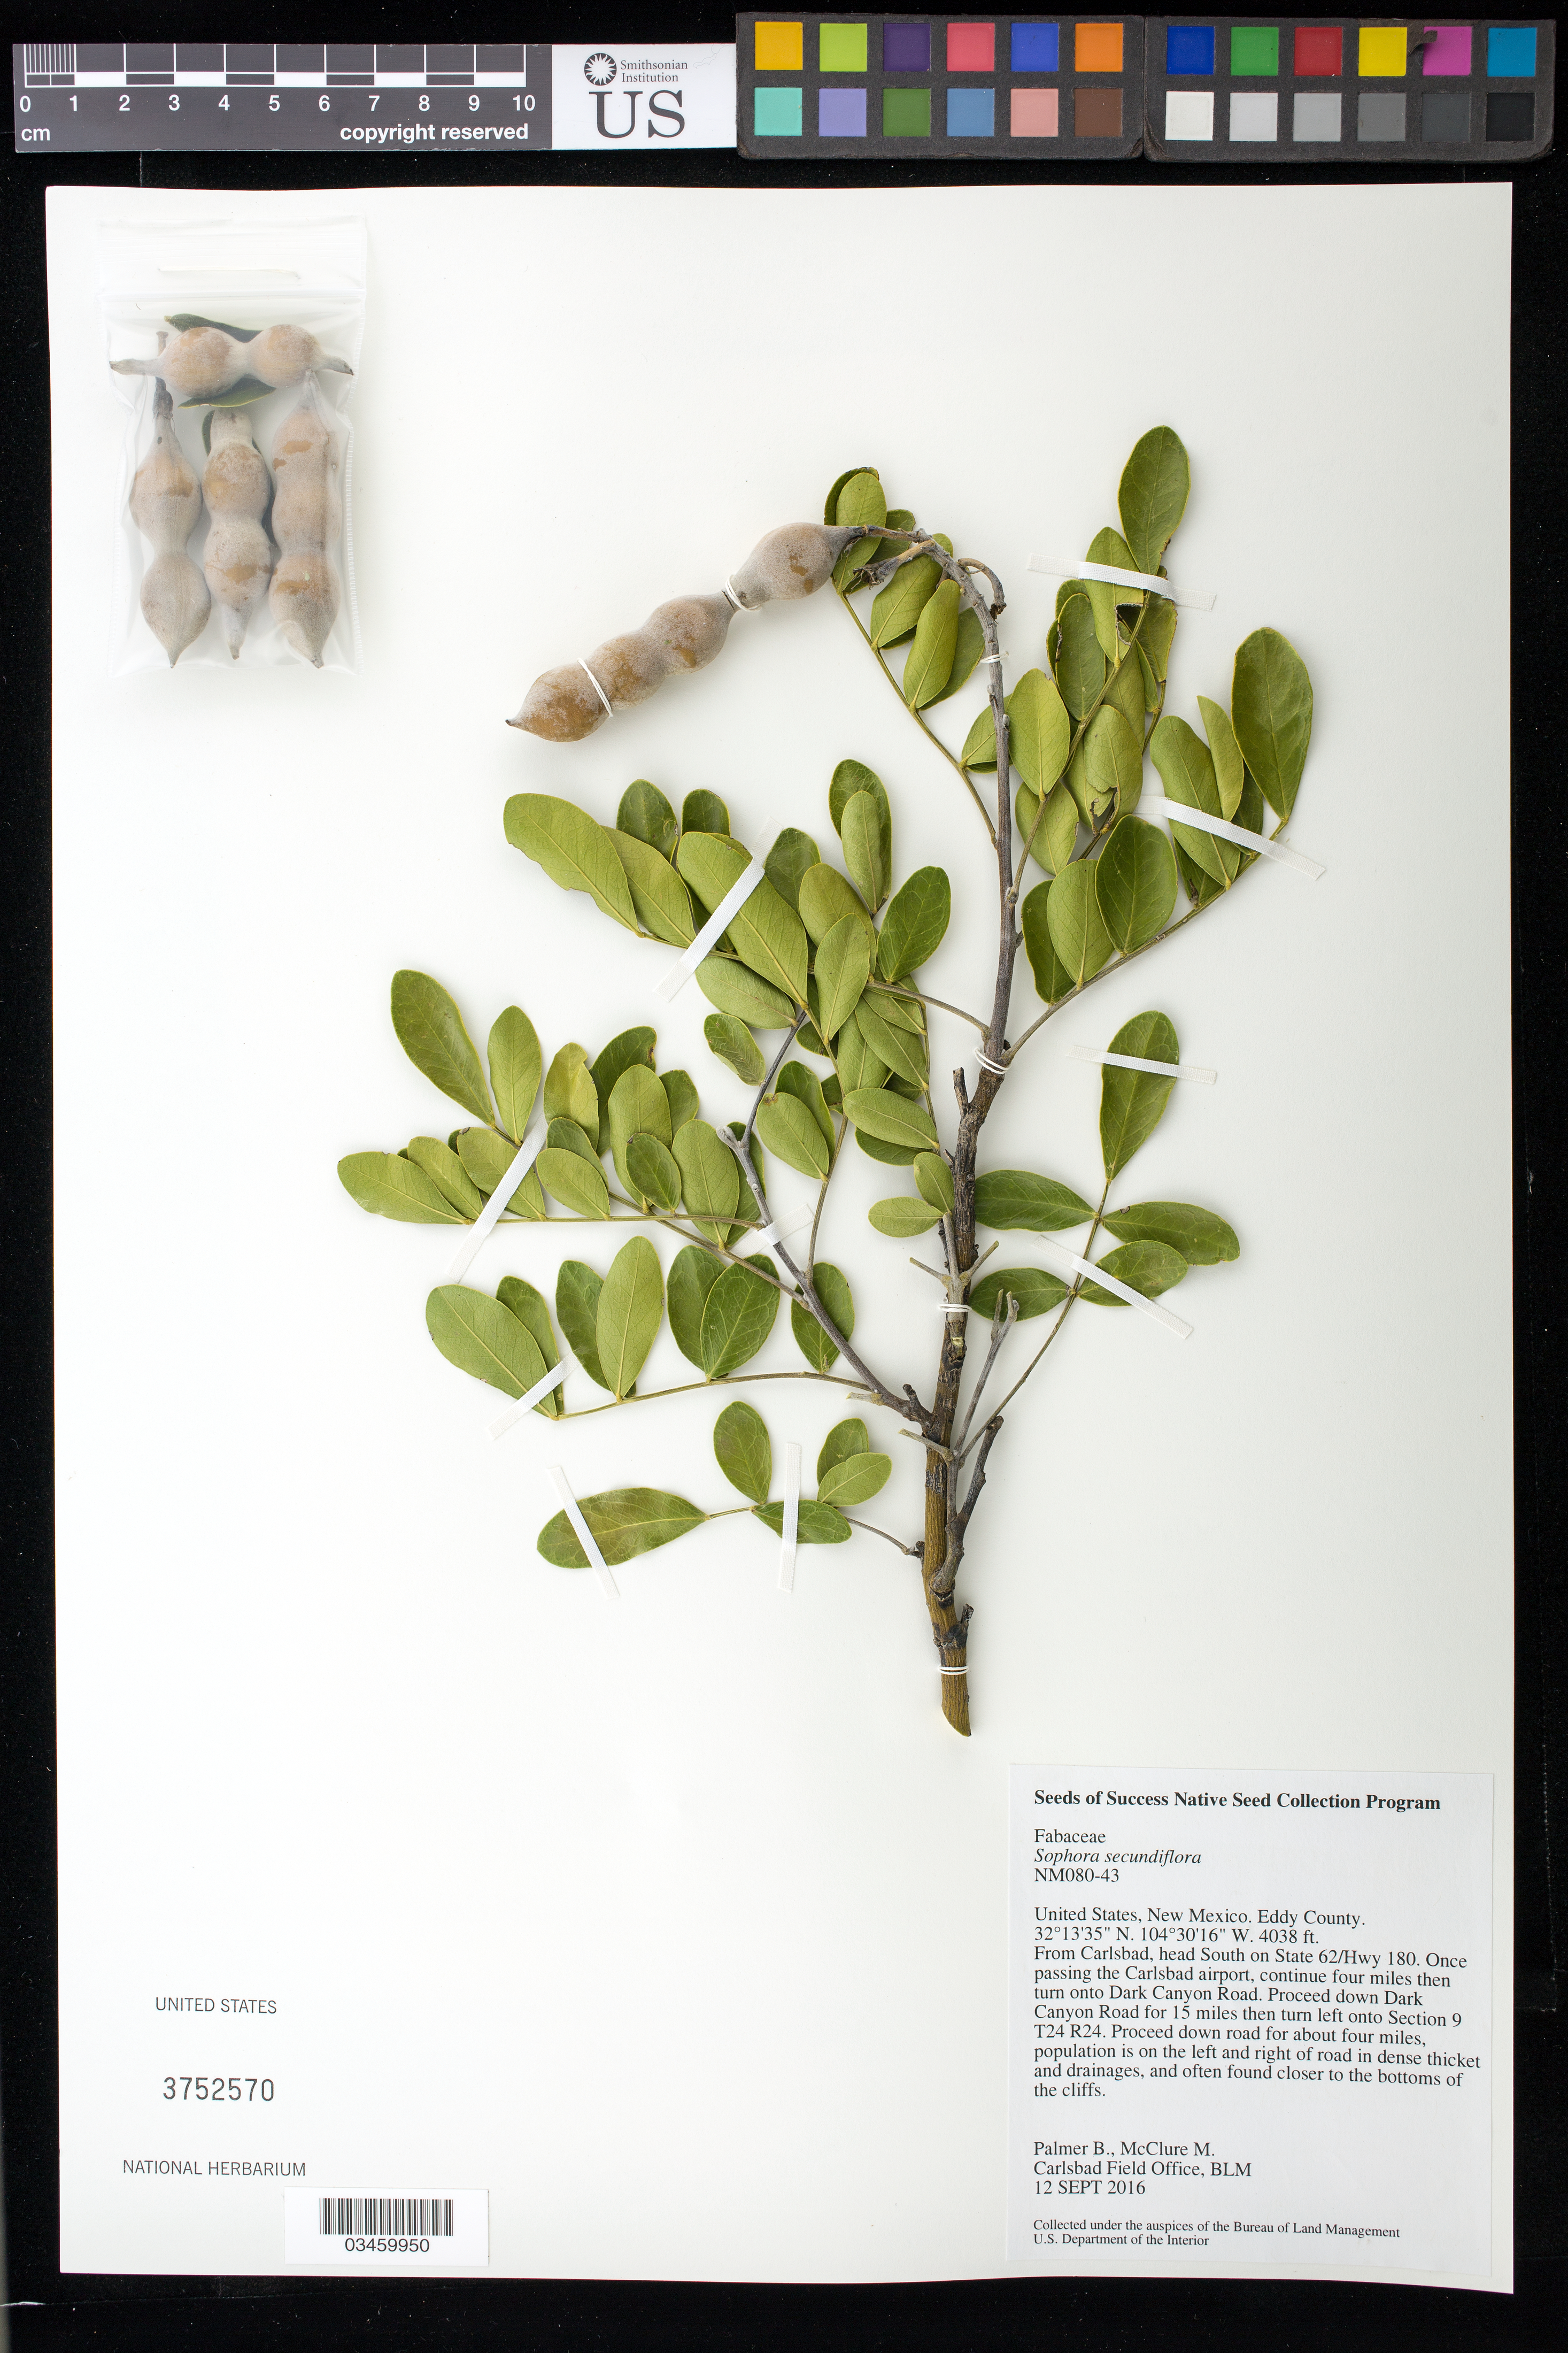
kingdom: Plantae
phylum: Tracheophyta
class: Magnoliopsida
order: Fabales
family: Fabaceae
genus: Sophora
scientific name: Sophora secundiflora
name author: DC.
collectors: B. Palmer & M. McClure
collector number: NM080-43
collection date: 2016-09-12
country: United States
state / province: New Mexico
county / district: Eddy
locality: Dark Canyon Road, NA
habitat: R042XC017NM Bottomland Ecological Site- The soil/area is frequently flooded, but natural drainage class is well-drained. Mountainsides are considered limestone rock land.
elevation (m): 1231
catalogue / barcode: US 3752570